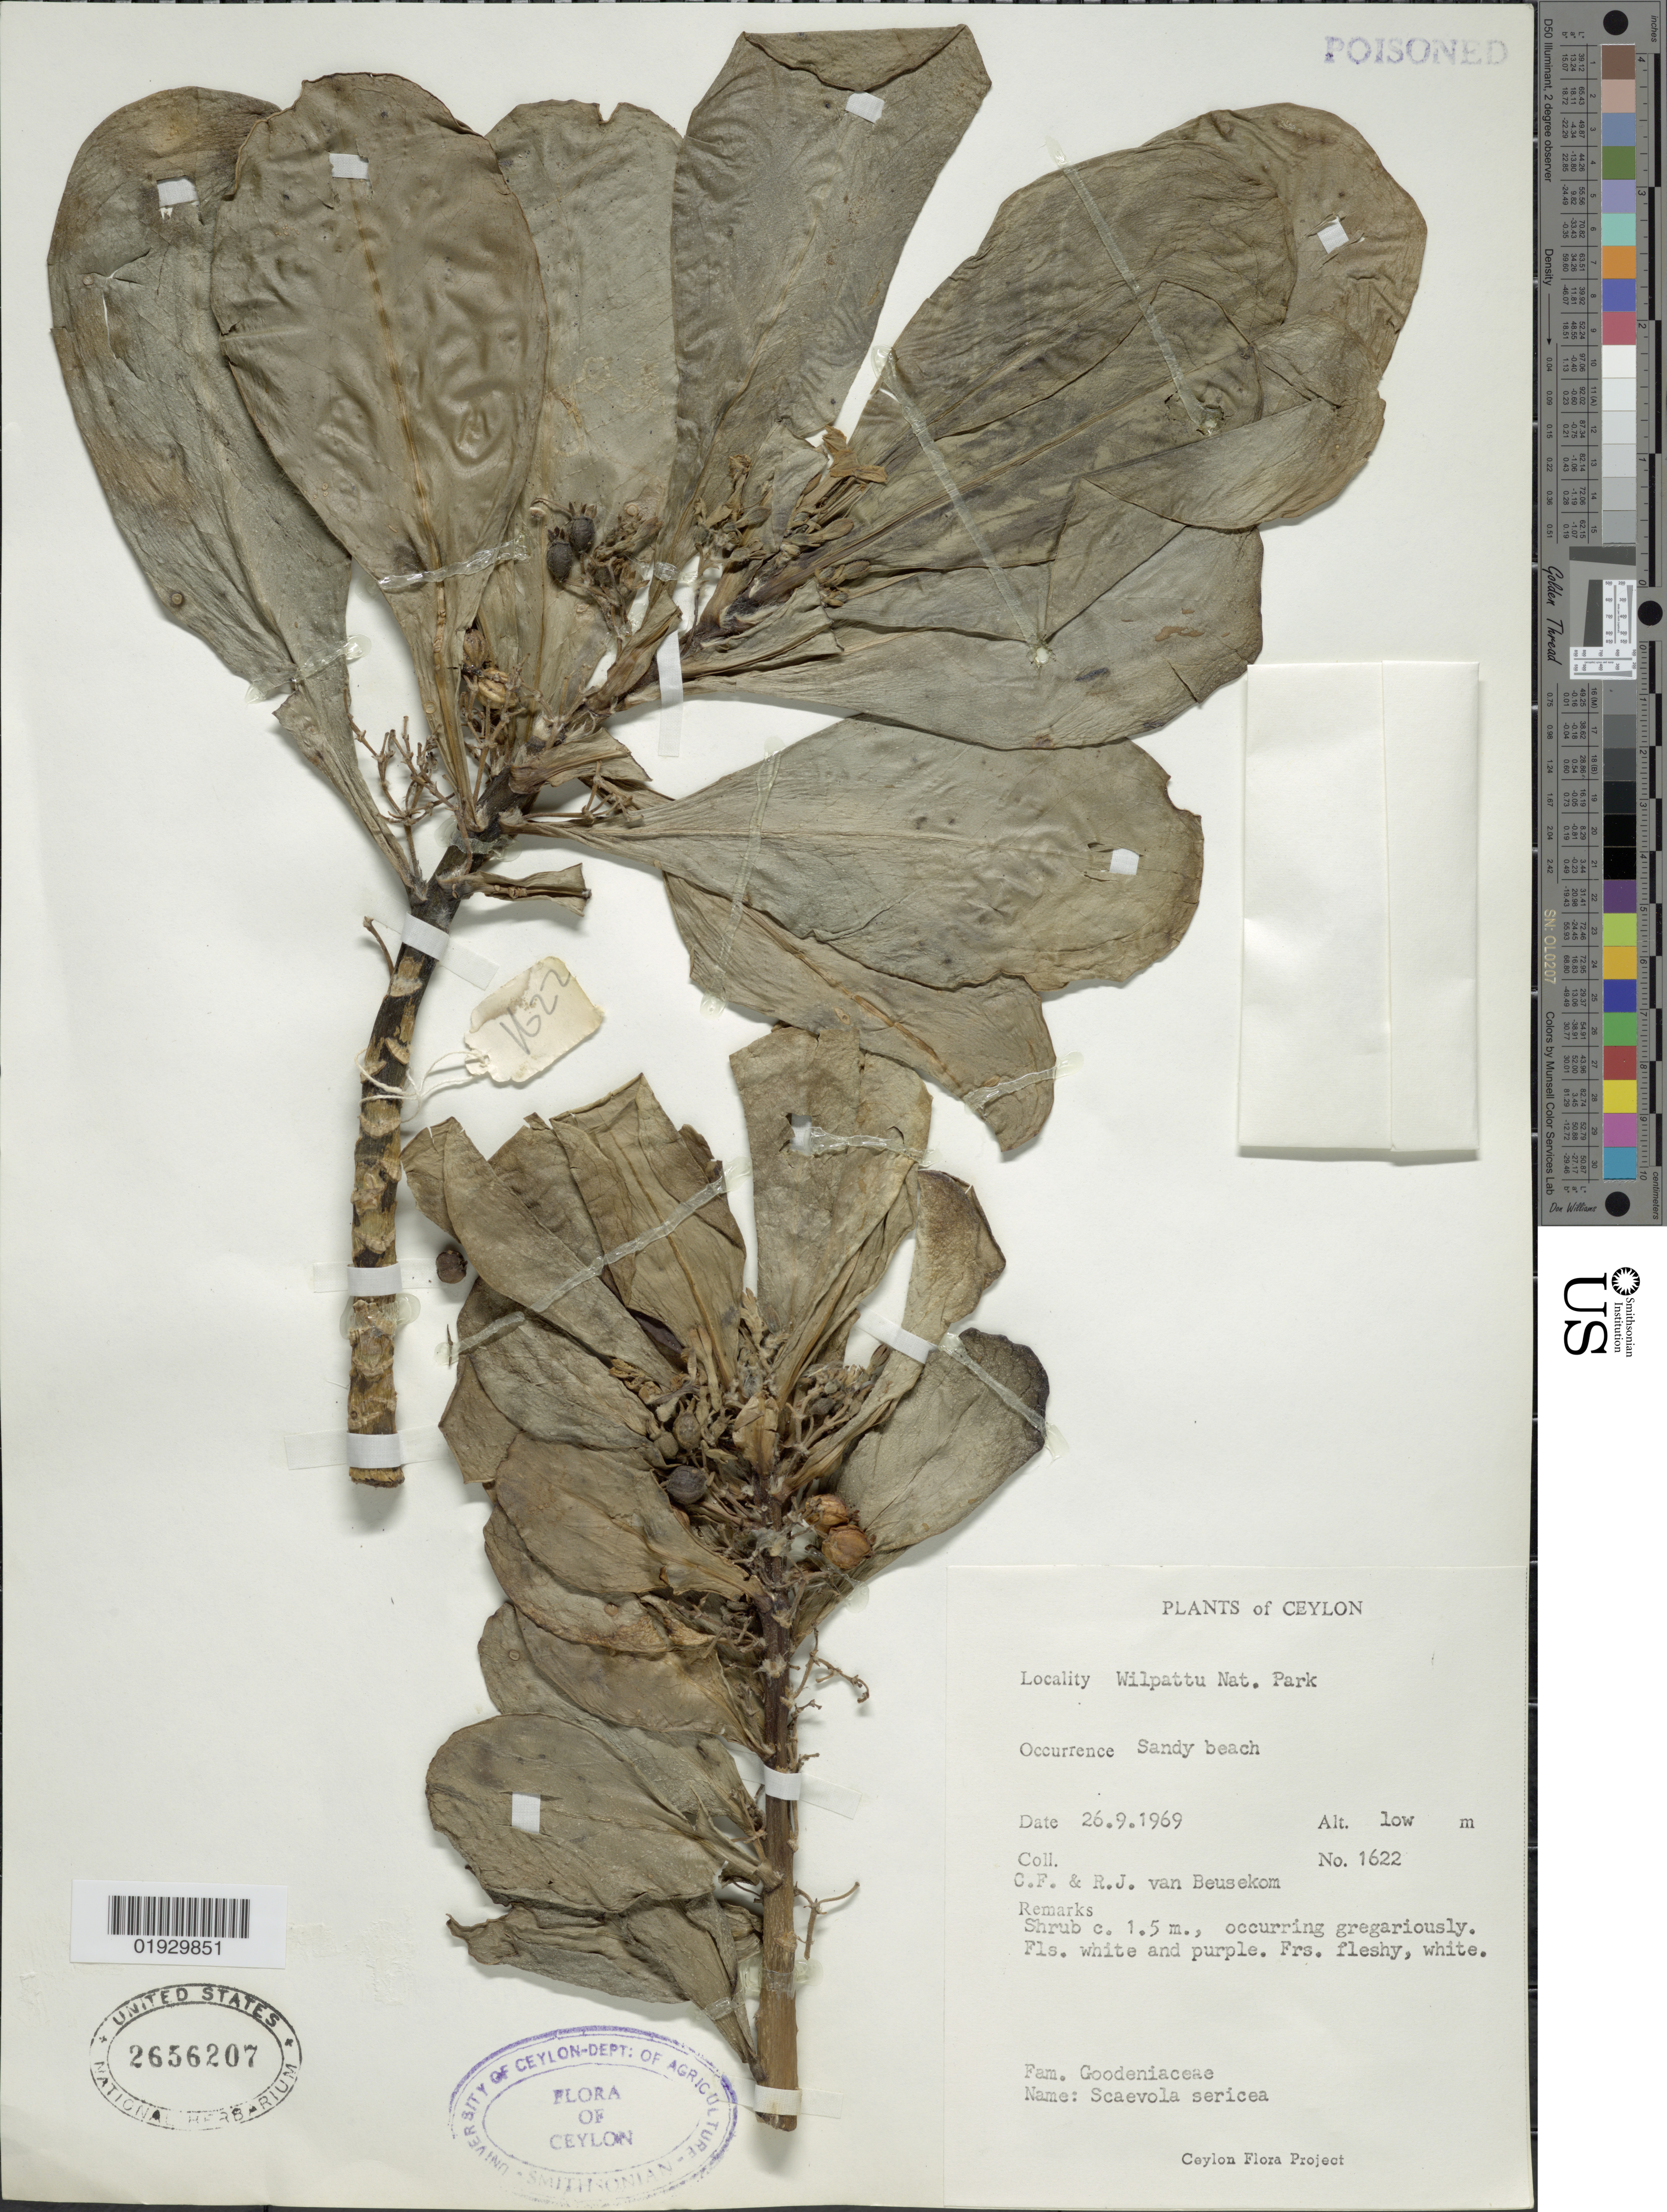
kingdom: Plantae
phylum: Tracheophyta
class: Magnoliopsida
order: Asterales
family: Goodeniaceae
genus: Scaevola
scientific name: Scaevola taccada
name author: (Gaertn.) Roxb.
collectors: C. F. Beusekom & R. Van Beusekom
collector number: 1622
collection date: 1969-09-26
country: Sri Lanka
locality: Ceylon. Wilpattu Nat. Park.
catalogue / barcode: US 2656207